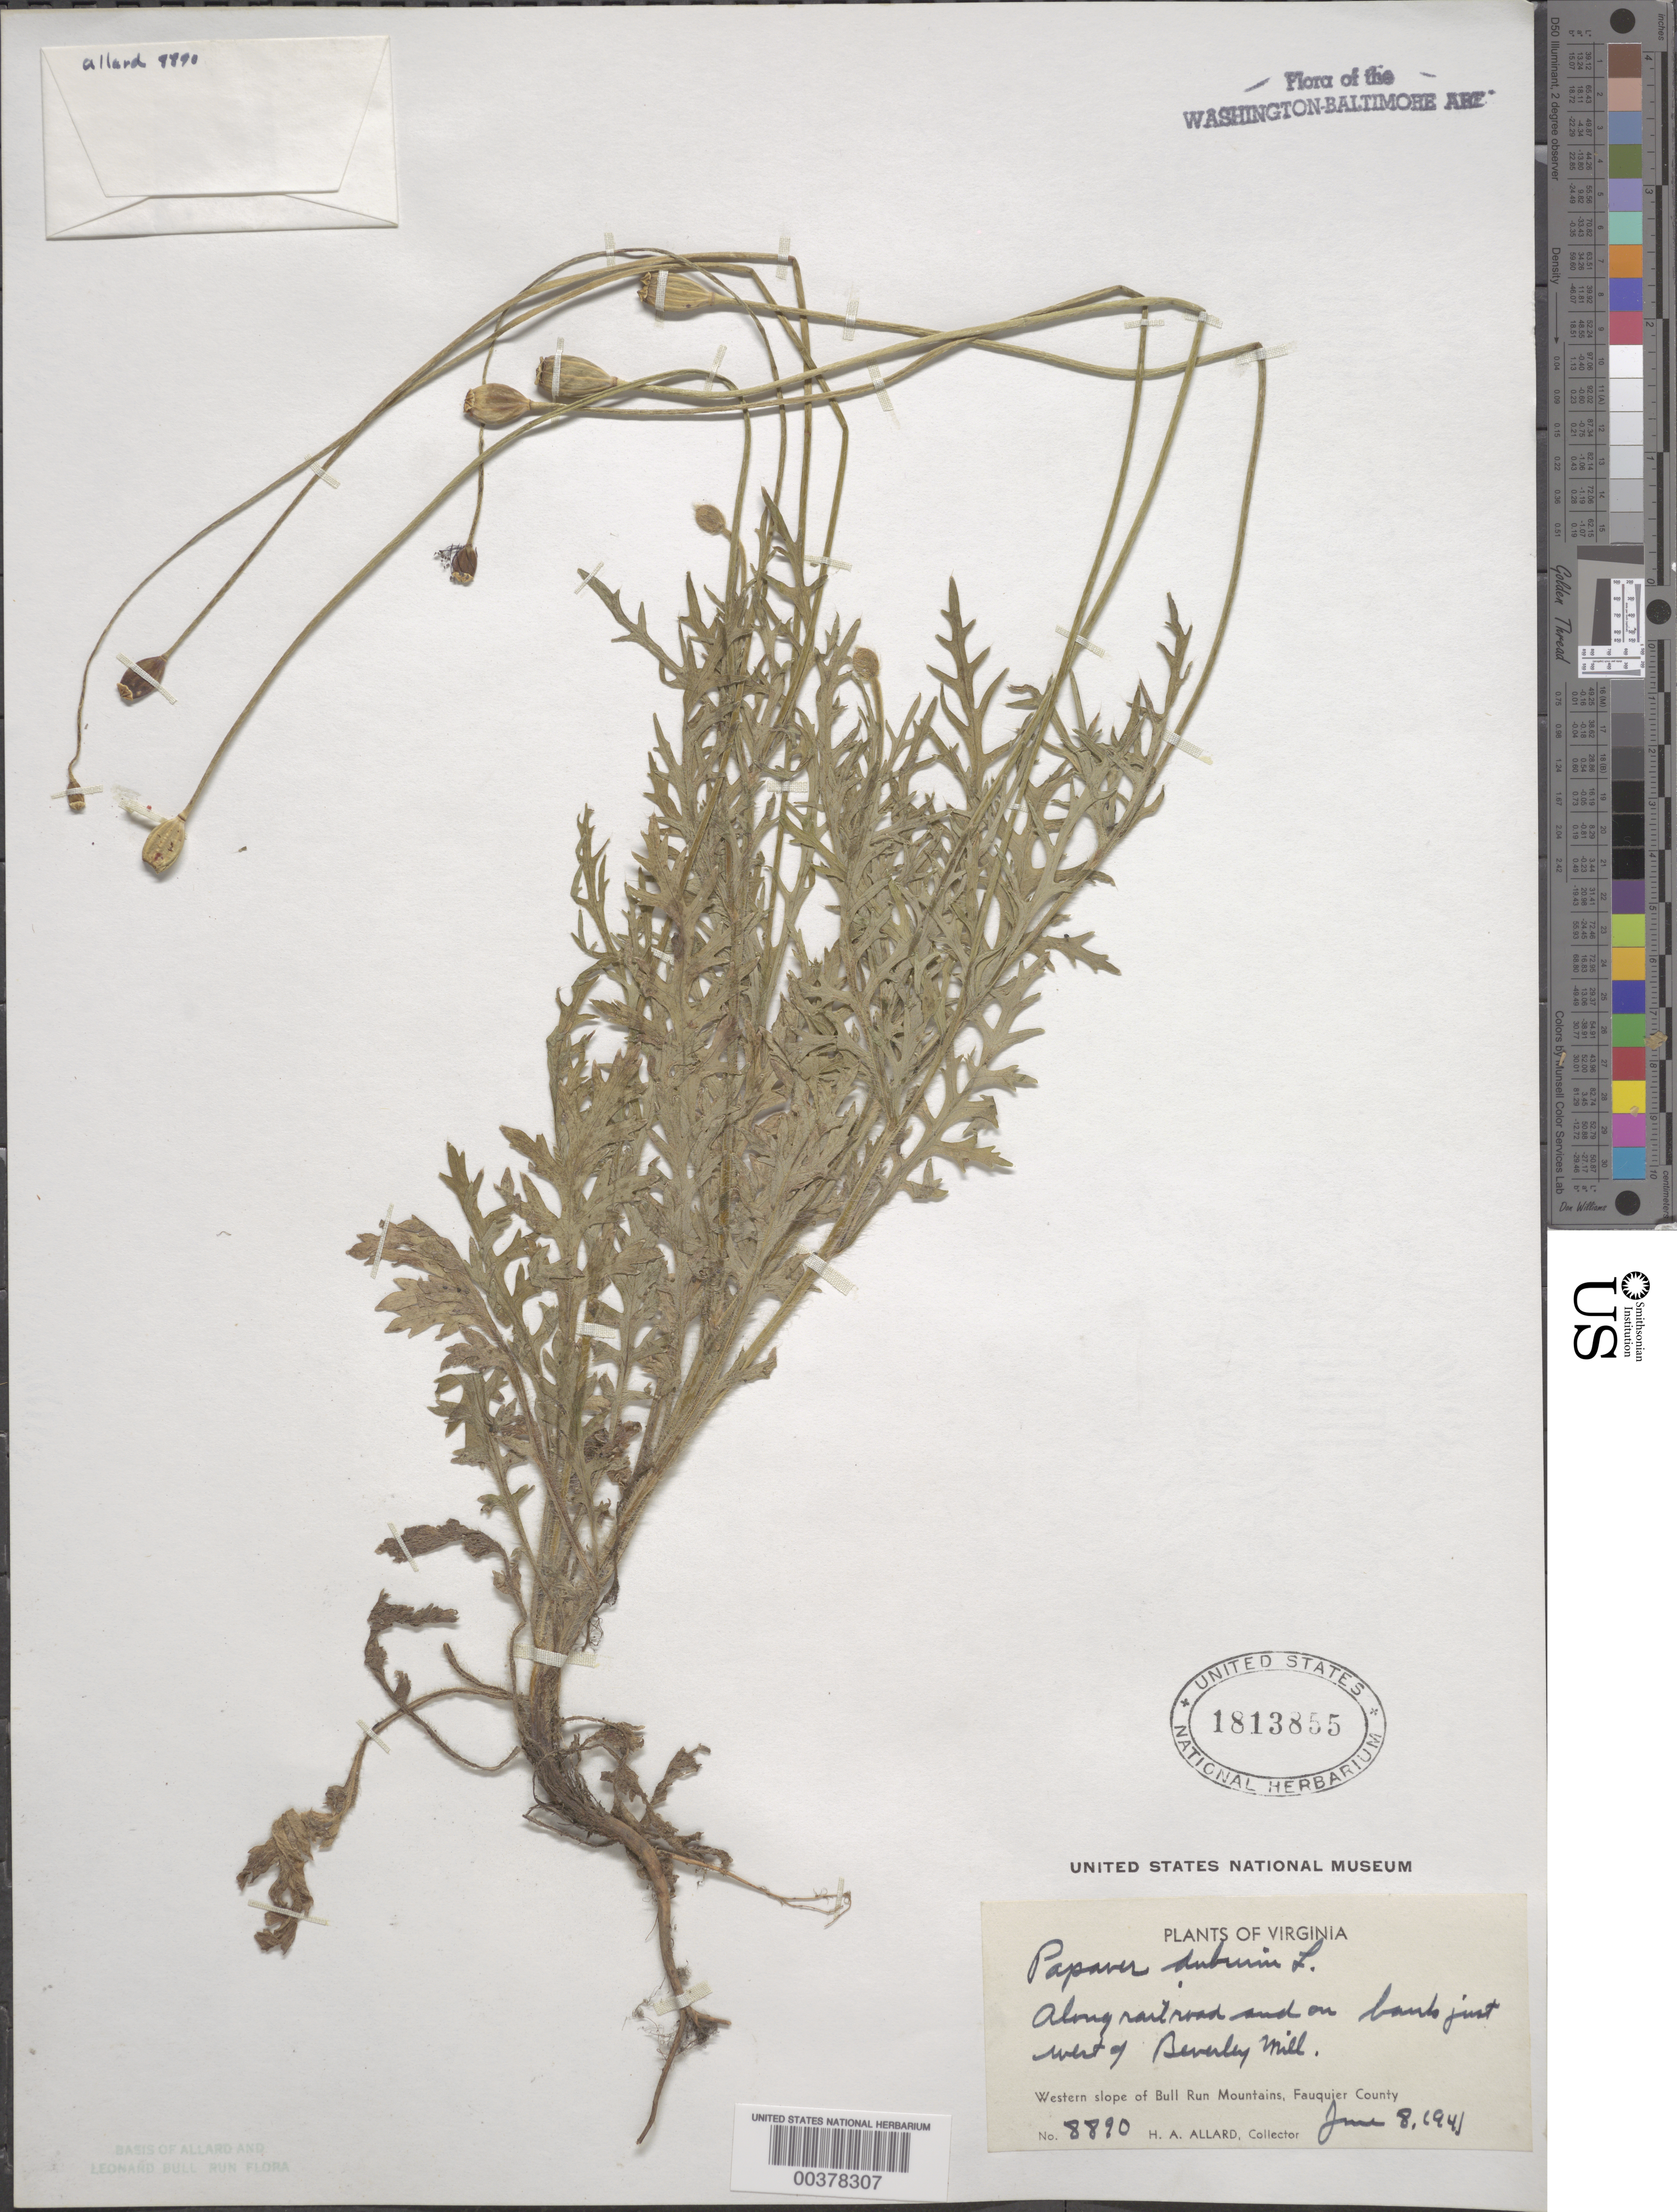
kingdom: Plantae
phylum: Tracheophyta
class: Magnoliopsida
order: Ranunculales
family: Papaveraceae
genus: Papaver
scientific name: Papaver dubium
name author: L.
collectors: H. A. Allard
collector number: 8890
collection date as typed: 08 Jun 1941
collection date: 1941-06-08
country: United States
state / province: Virginia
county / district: Fauquier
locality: Nest of Beverley Mill, railroad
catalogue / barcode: US 1813855